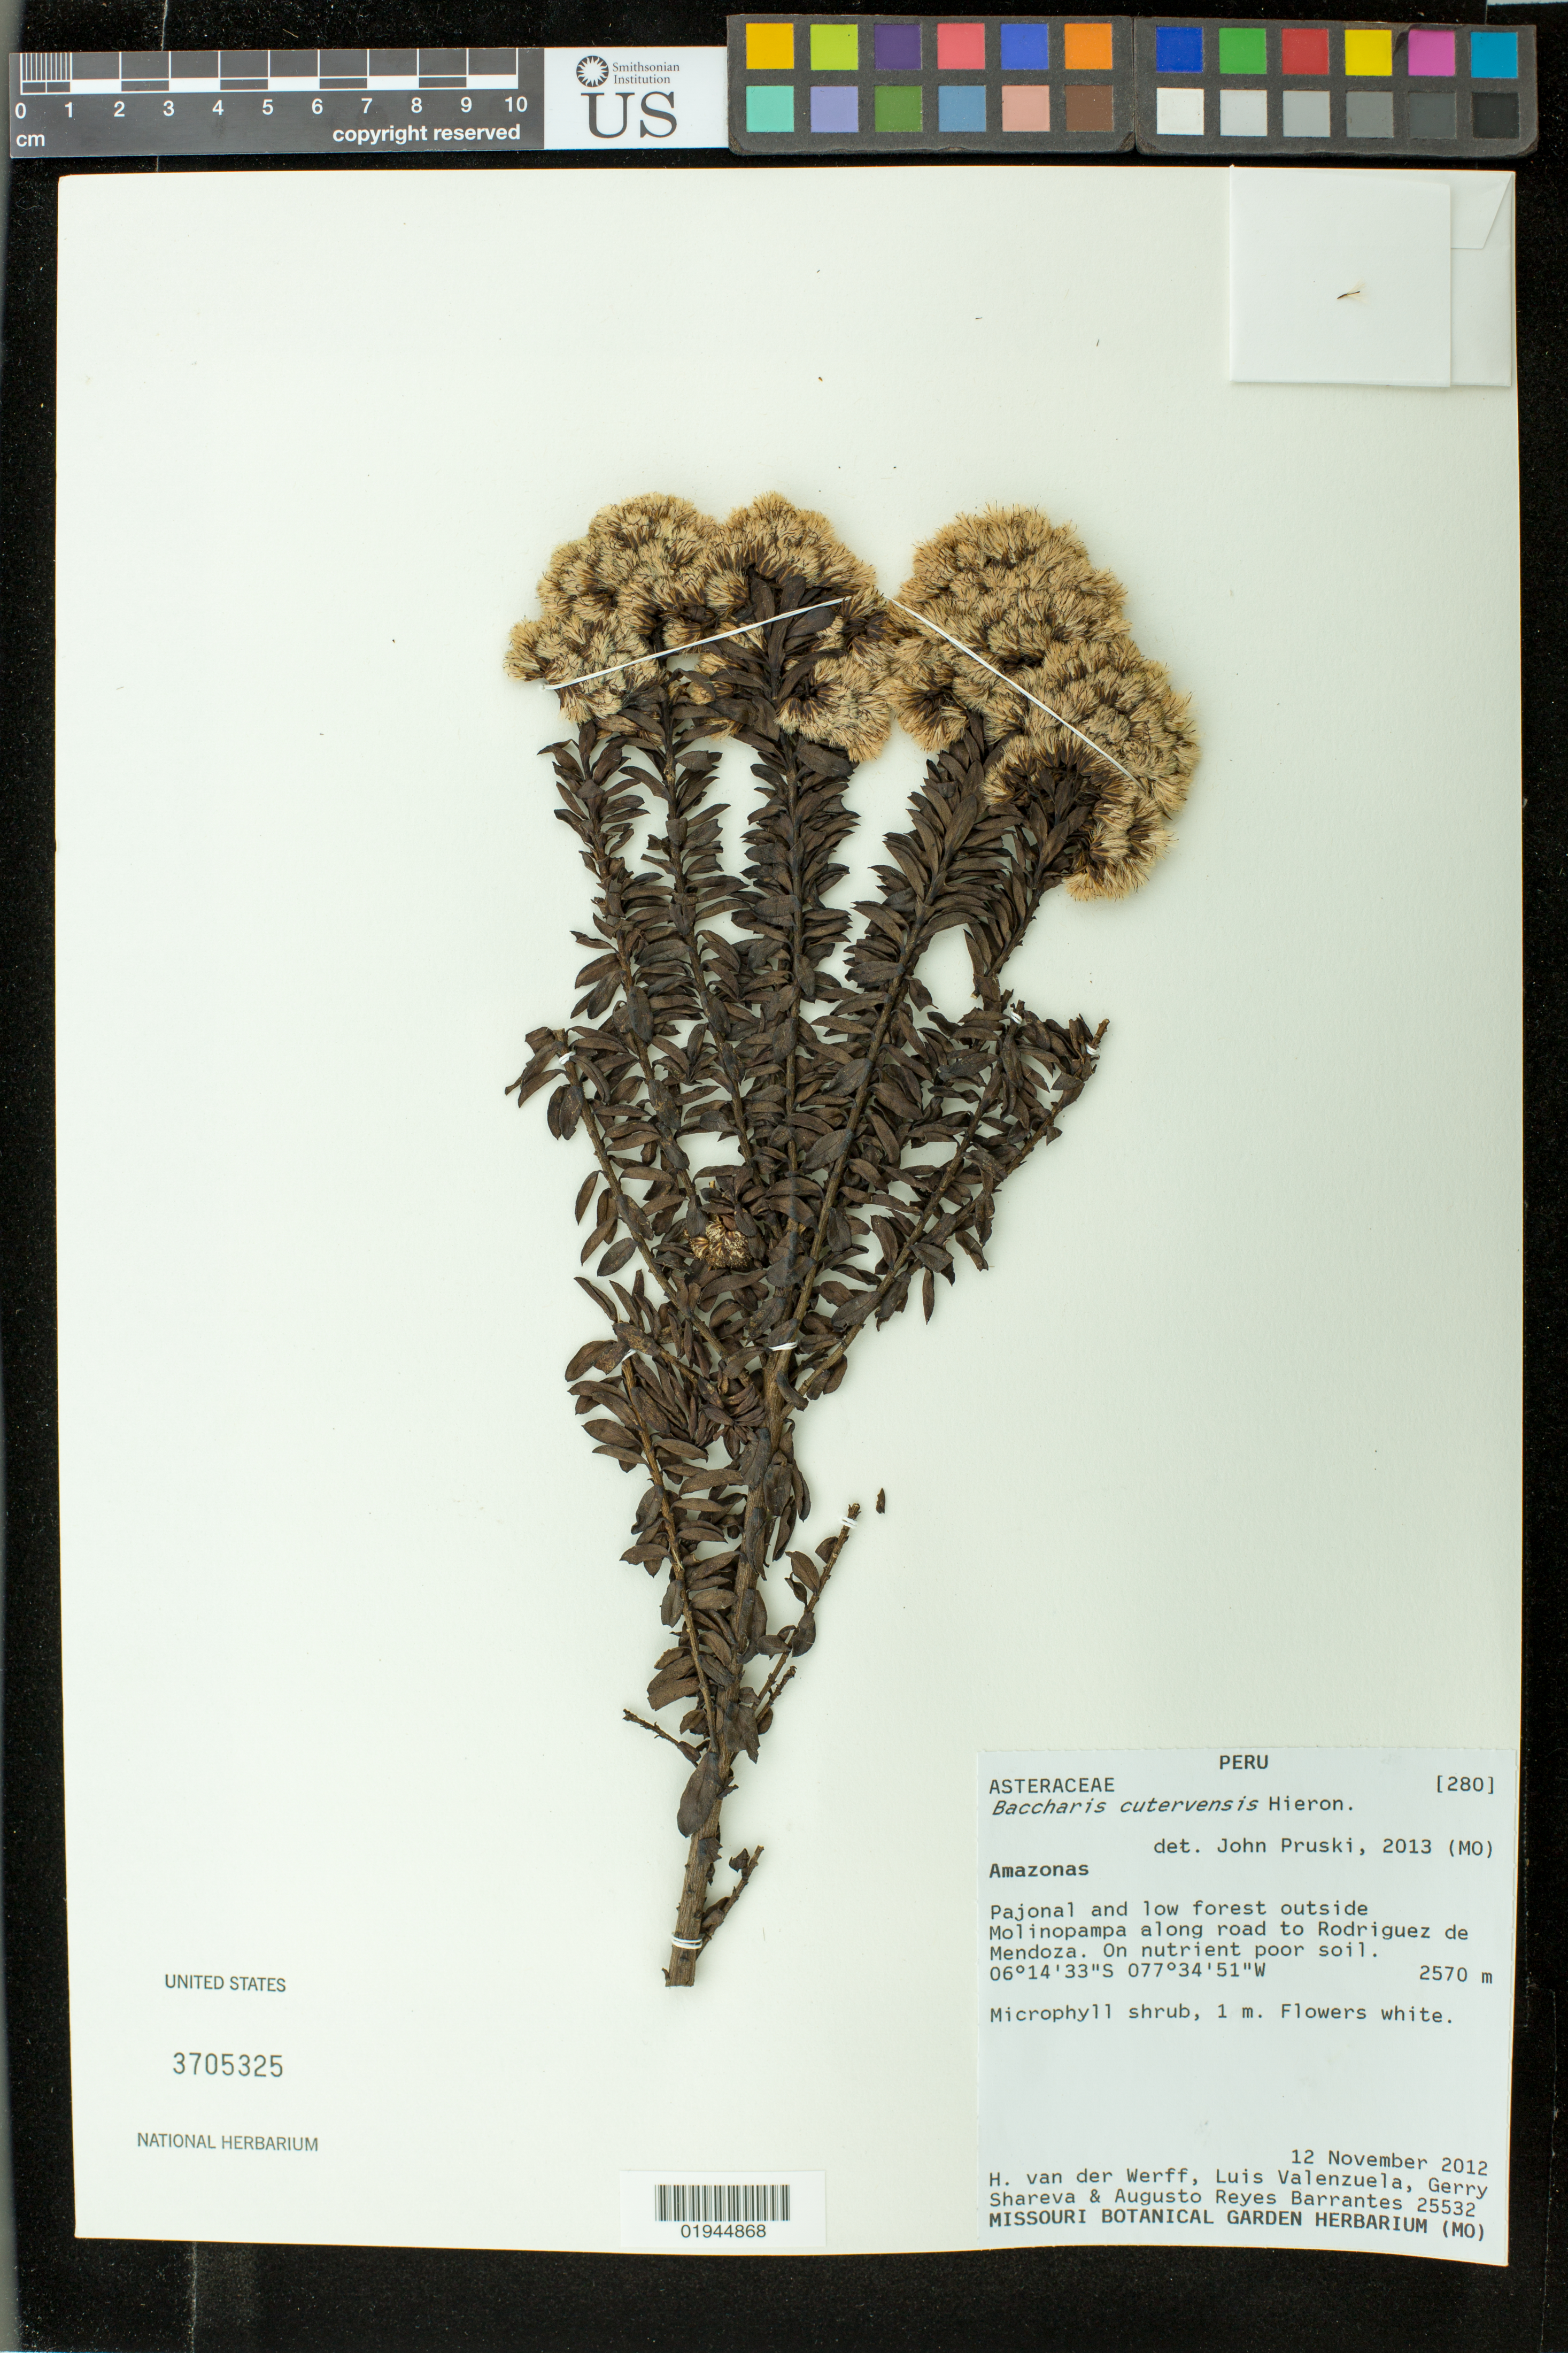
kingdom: Plantae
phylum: Tracheophyta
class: Magnoliopsida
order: Asterales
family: Asteraceae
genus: Baccharis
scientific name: Baccharis cutervensis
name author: Hieron.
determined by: Pruski, J. F.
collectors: H. van der Werff, L. Valenzuela & et al.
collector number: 25532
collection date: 2012-09-11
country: Peru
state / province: Amazonas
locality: Pajonal and low forest outside Molindopampa along road to Rodriguez de Mendonza.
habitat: nutrient poor soil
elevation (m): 2570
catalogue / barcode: US 3705325